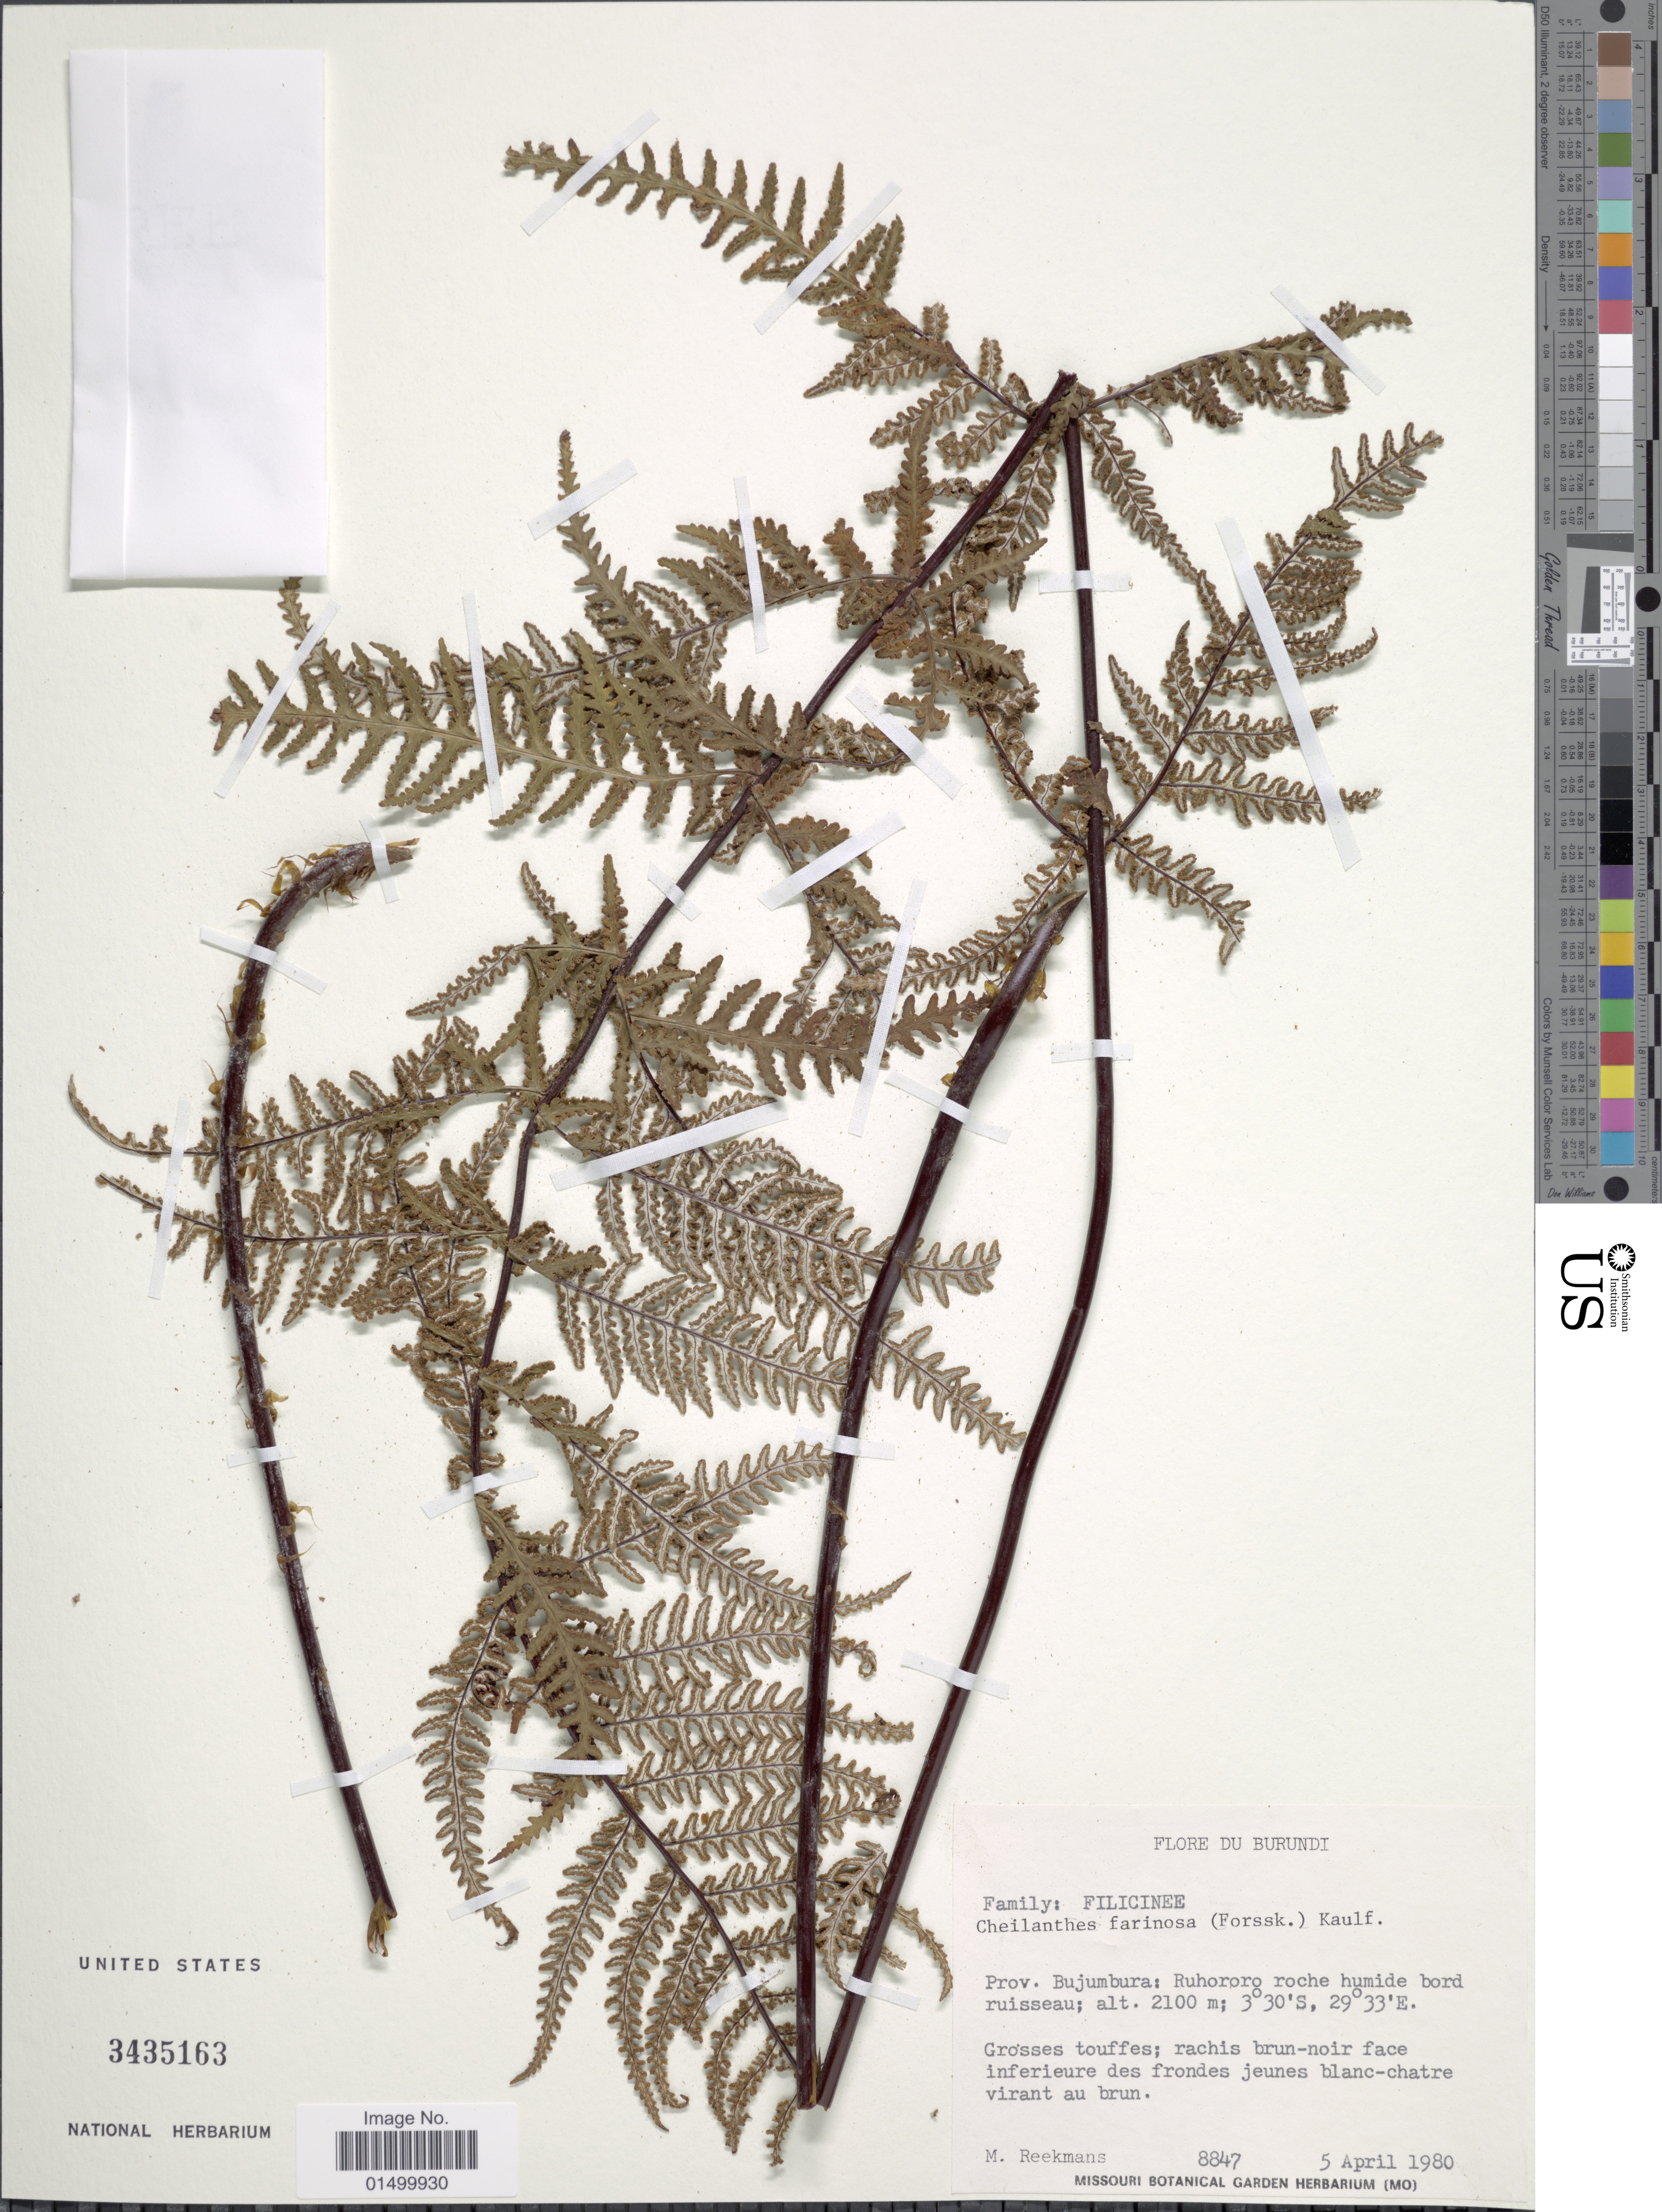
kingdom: Plantae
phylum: Tracheophyta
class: Polypodiopsida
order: Polypodiales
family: Pteridaceae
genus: Cheilanthes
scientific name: Cheilanthes farinosa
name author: (Forssk.) Kaulf.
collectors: M. Reekmans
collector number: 8847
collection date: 1980-04-05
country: Burundi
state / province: Bujumura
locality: Ruhororo roche humide bord ruisseau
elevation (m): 2100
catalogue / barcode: US 3435163